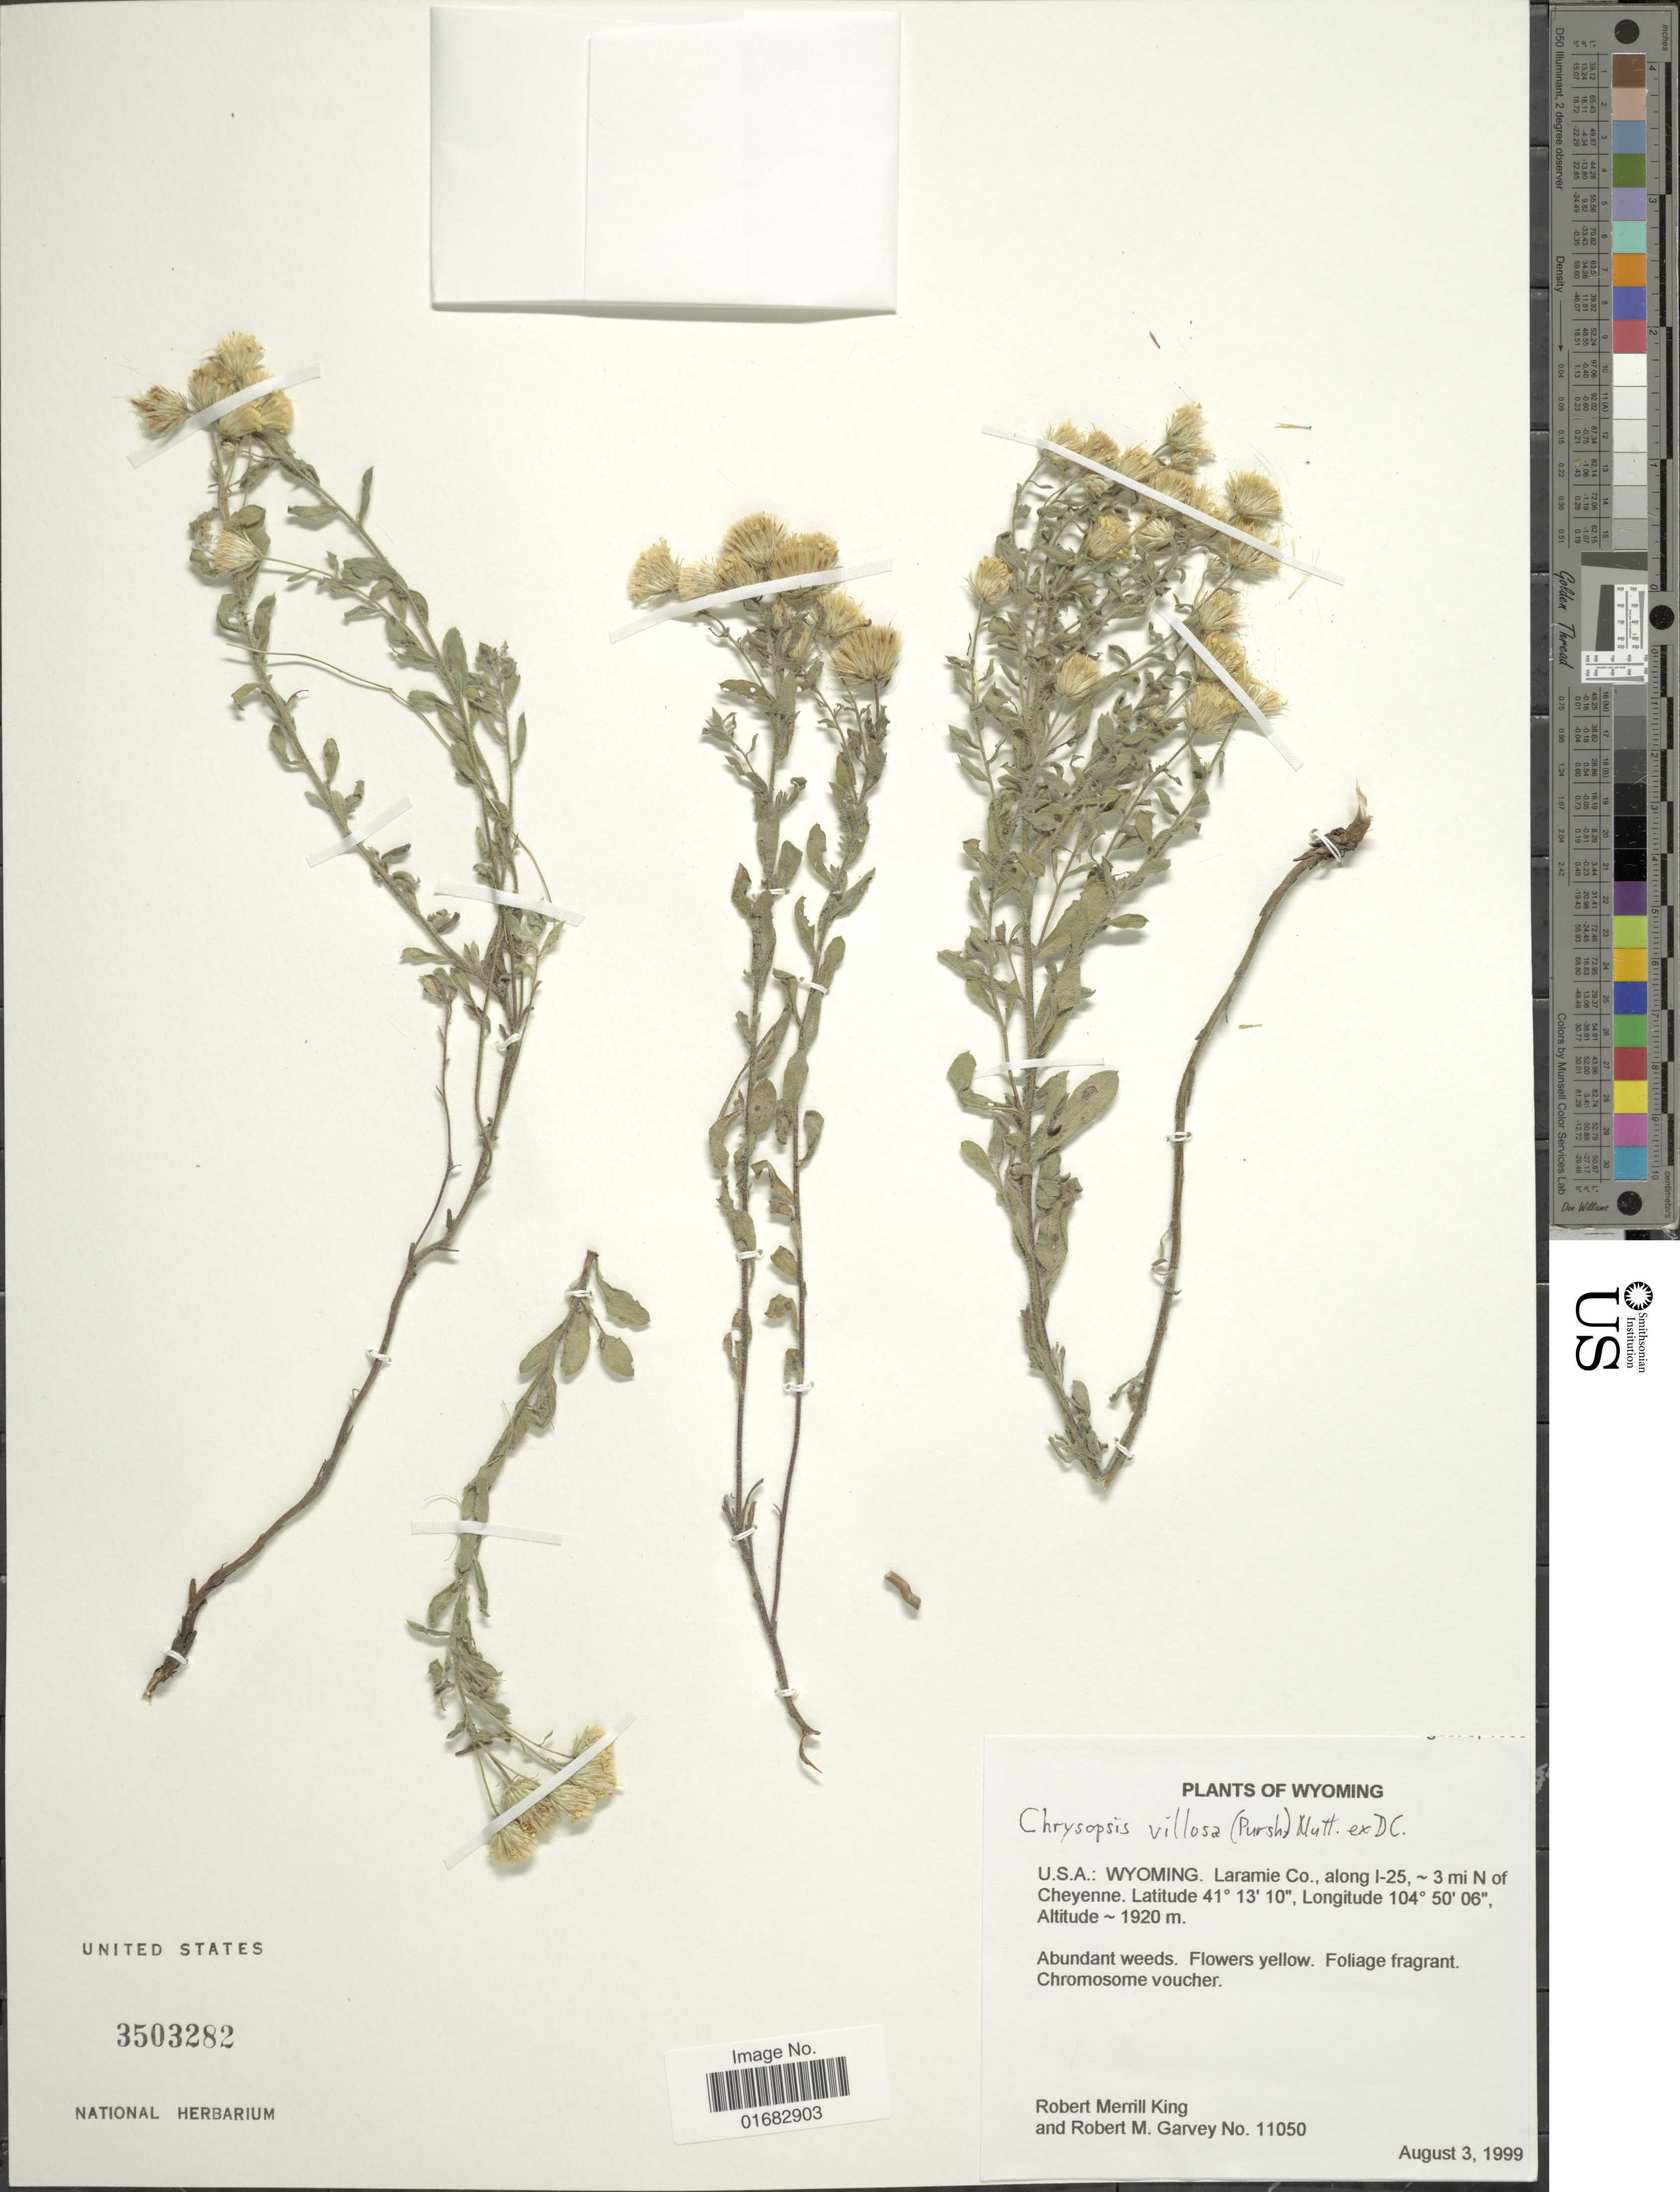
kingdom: Plantae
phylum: Tracheophyta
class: Magnoliopsida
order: Asterales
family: Asteraceae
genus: Heterotheca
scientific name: Heterotheca villosa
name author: (Pursh) Shinners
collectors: R. M. King & R. Garvey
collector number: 11050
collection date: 1999-08-03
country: United States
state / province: Wyoming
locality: Laramie Co., along I-25, 3 mi N of Cheyenne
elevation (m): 1920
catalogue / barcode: US 3503282